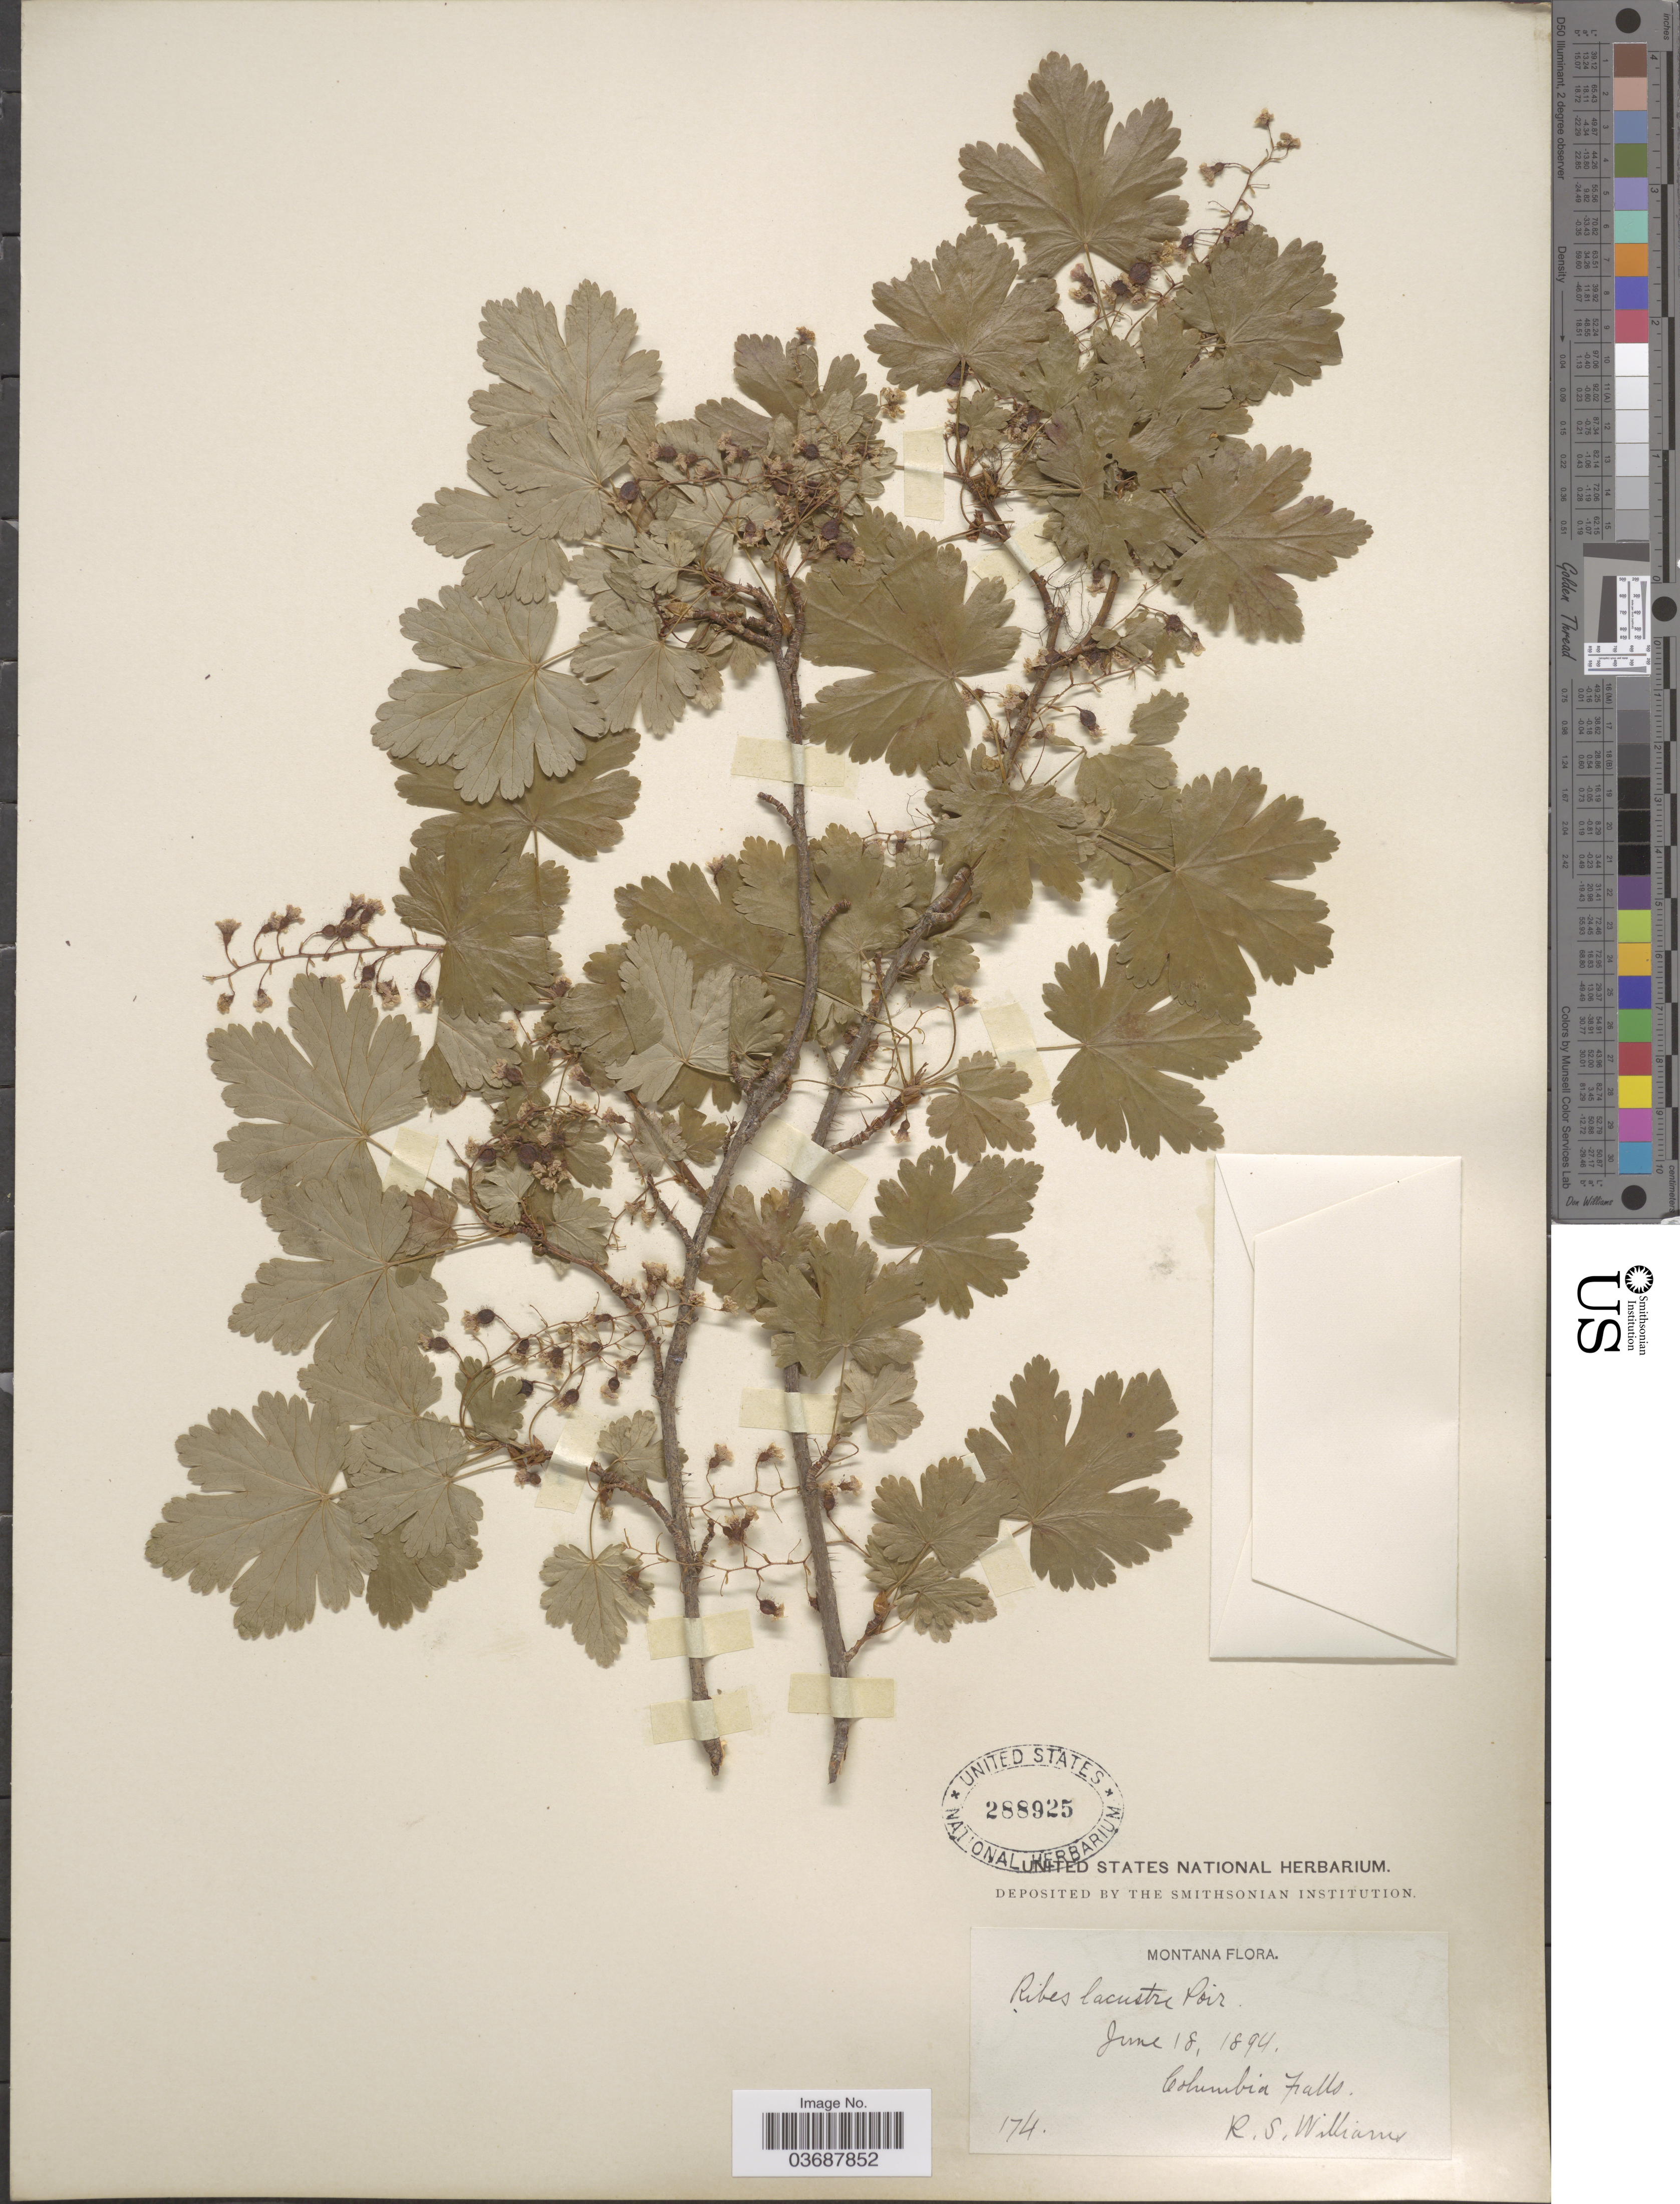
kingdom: Plantae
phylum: Tracheophyta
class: Magnoliopsida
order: Saxifragales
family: Grossulariaceae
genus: Ribes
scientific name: Ribes lacustre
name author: (Pers.) Poir.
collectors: R. S. Williams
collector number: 174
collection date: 1894-06-18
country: United States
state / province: Montana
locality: Columbia Falls.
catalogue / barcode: US 288925